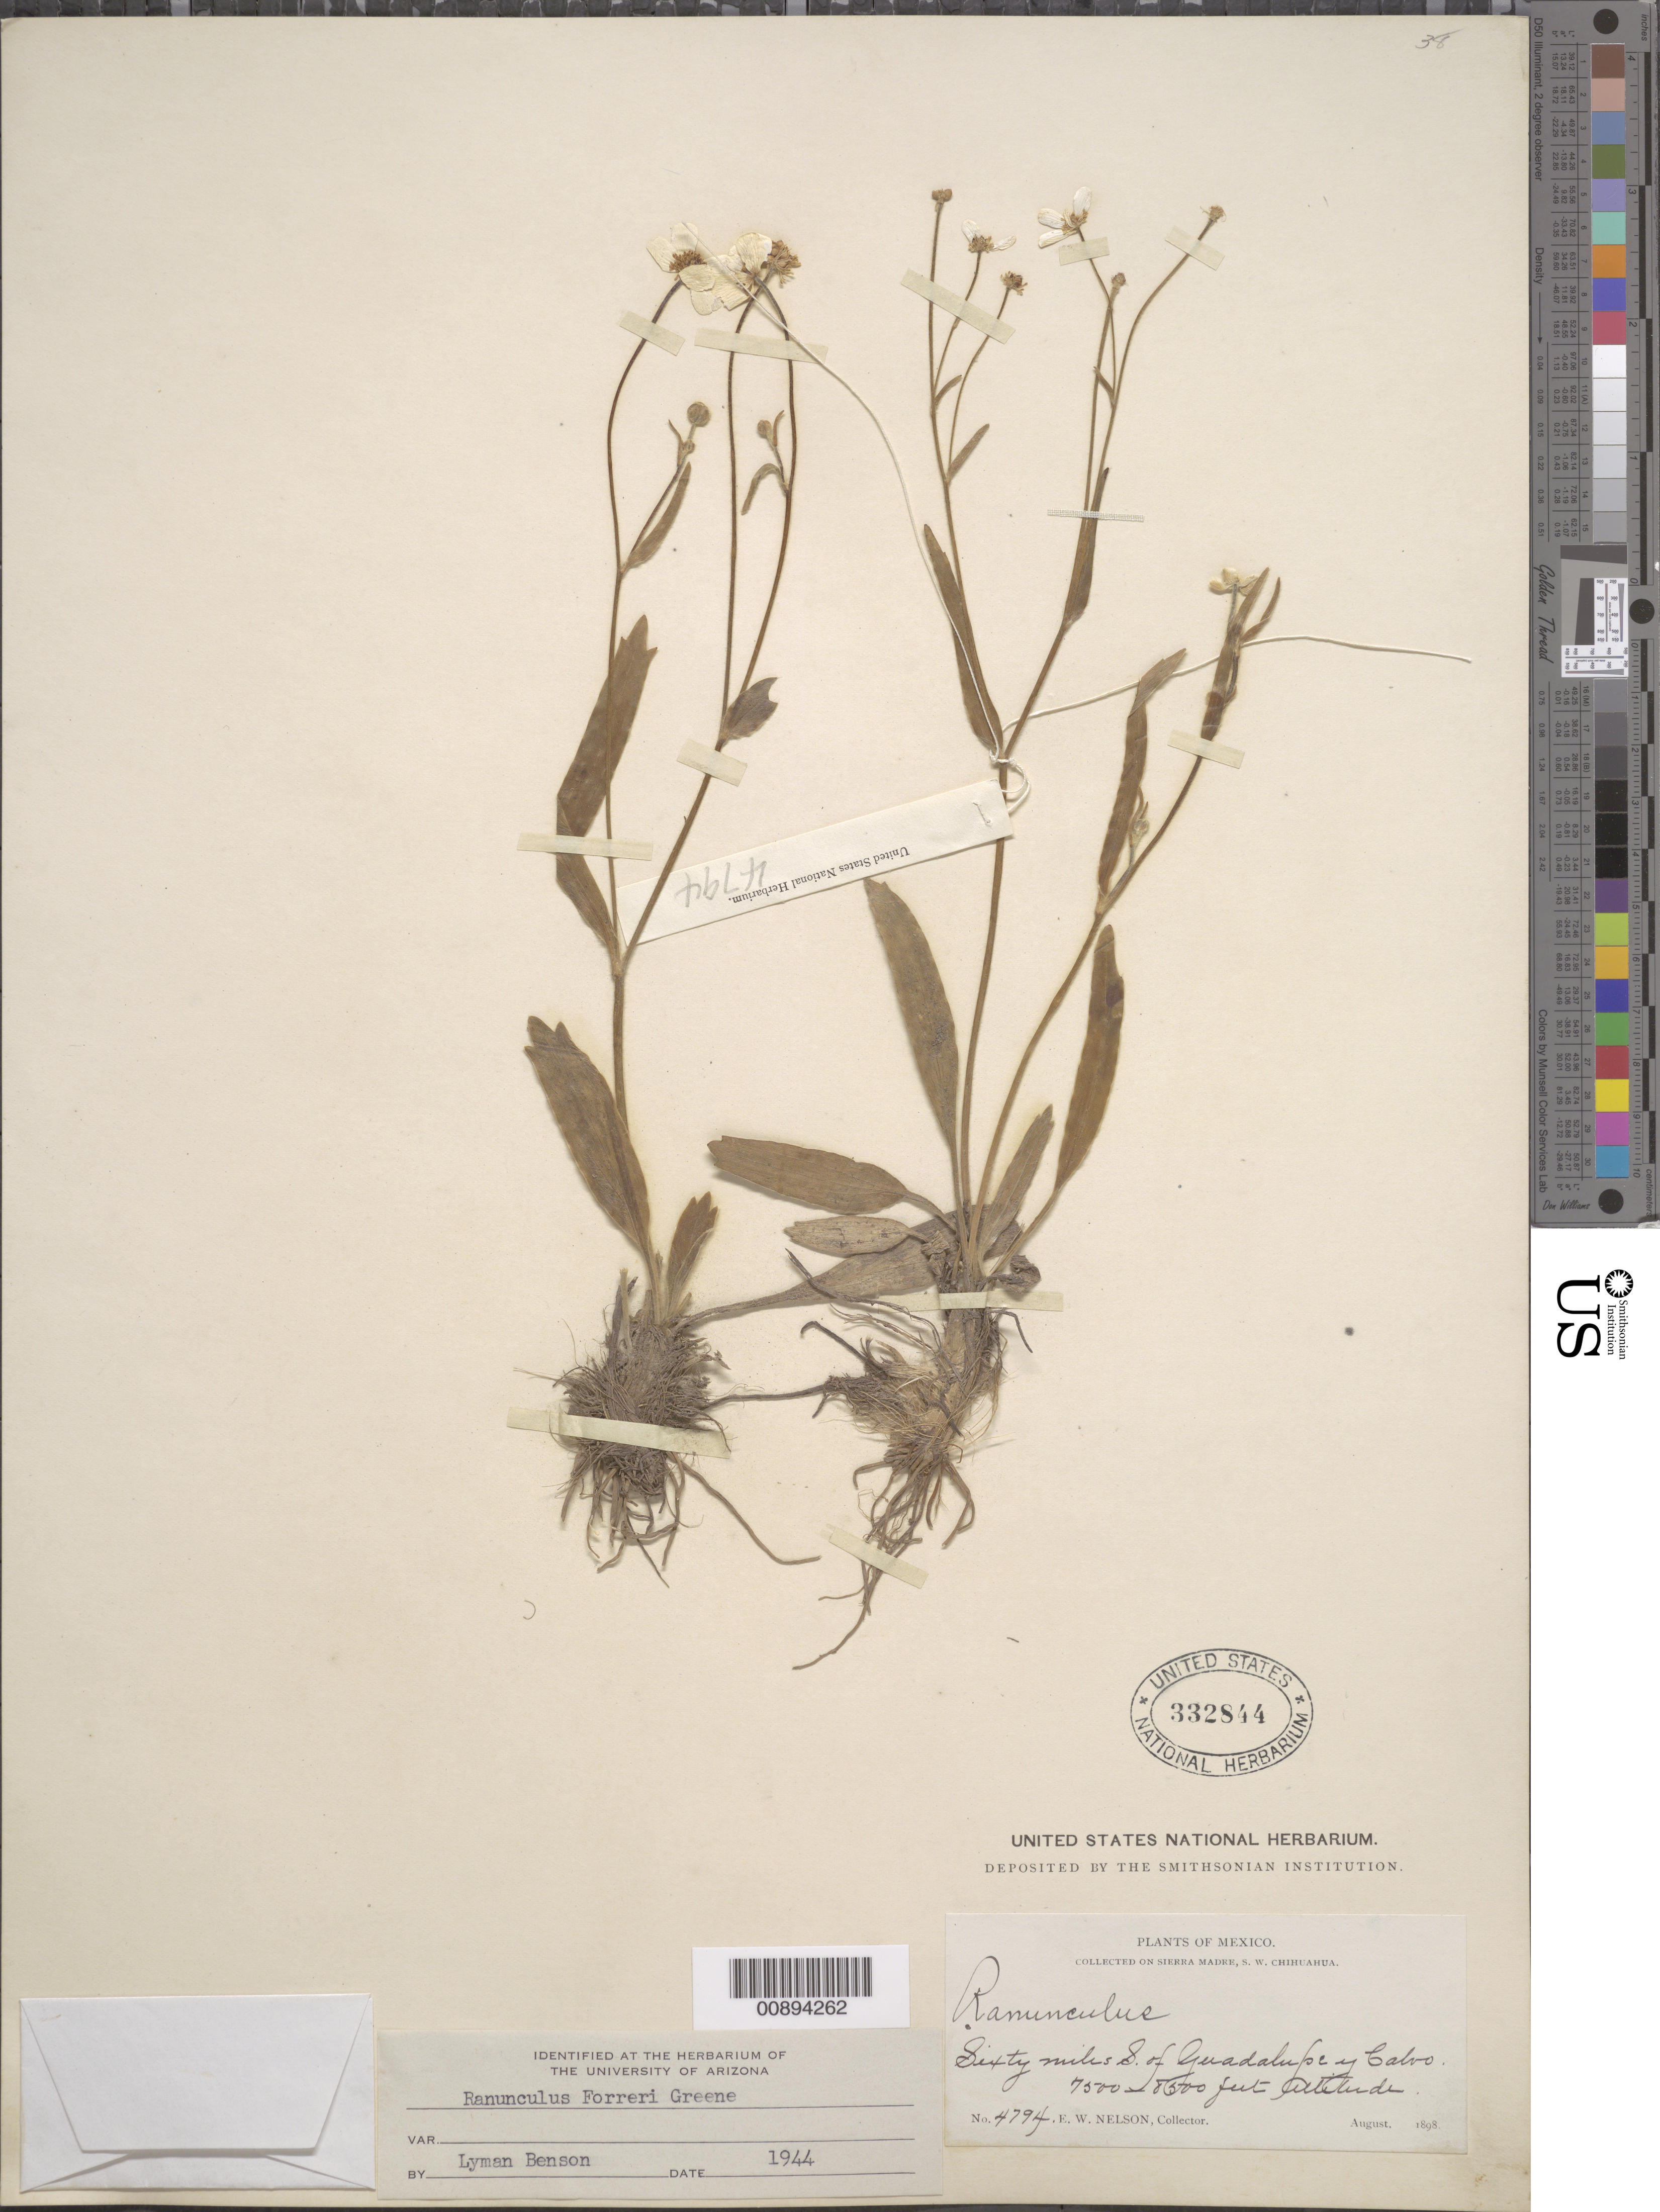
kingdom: Plantae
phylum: Tracheophyta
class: Magnoliopsida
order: Ranunculales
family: Ranunculaceae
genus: Ranunculus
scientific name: Ranunculus forreri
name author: Greene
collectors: E. W. Nelson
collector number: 4794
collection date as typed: Aug 1898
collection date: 1898-08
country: Mexico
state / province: Chihuahua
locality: Sixty miles S of Guadalupe y Calvo. Sierra Madre, S.W. Chihuahua.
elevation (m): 2286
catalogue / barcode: US 332844